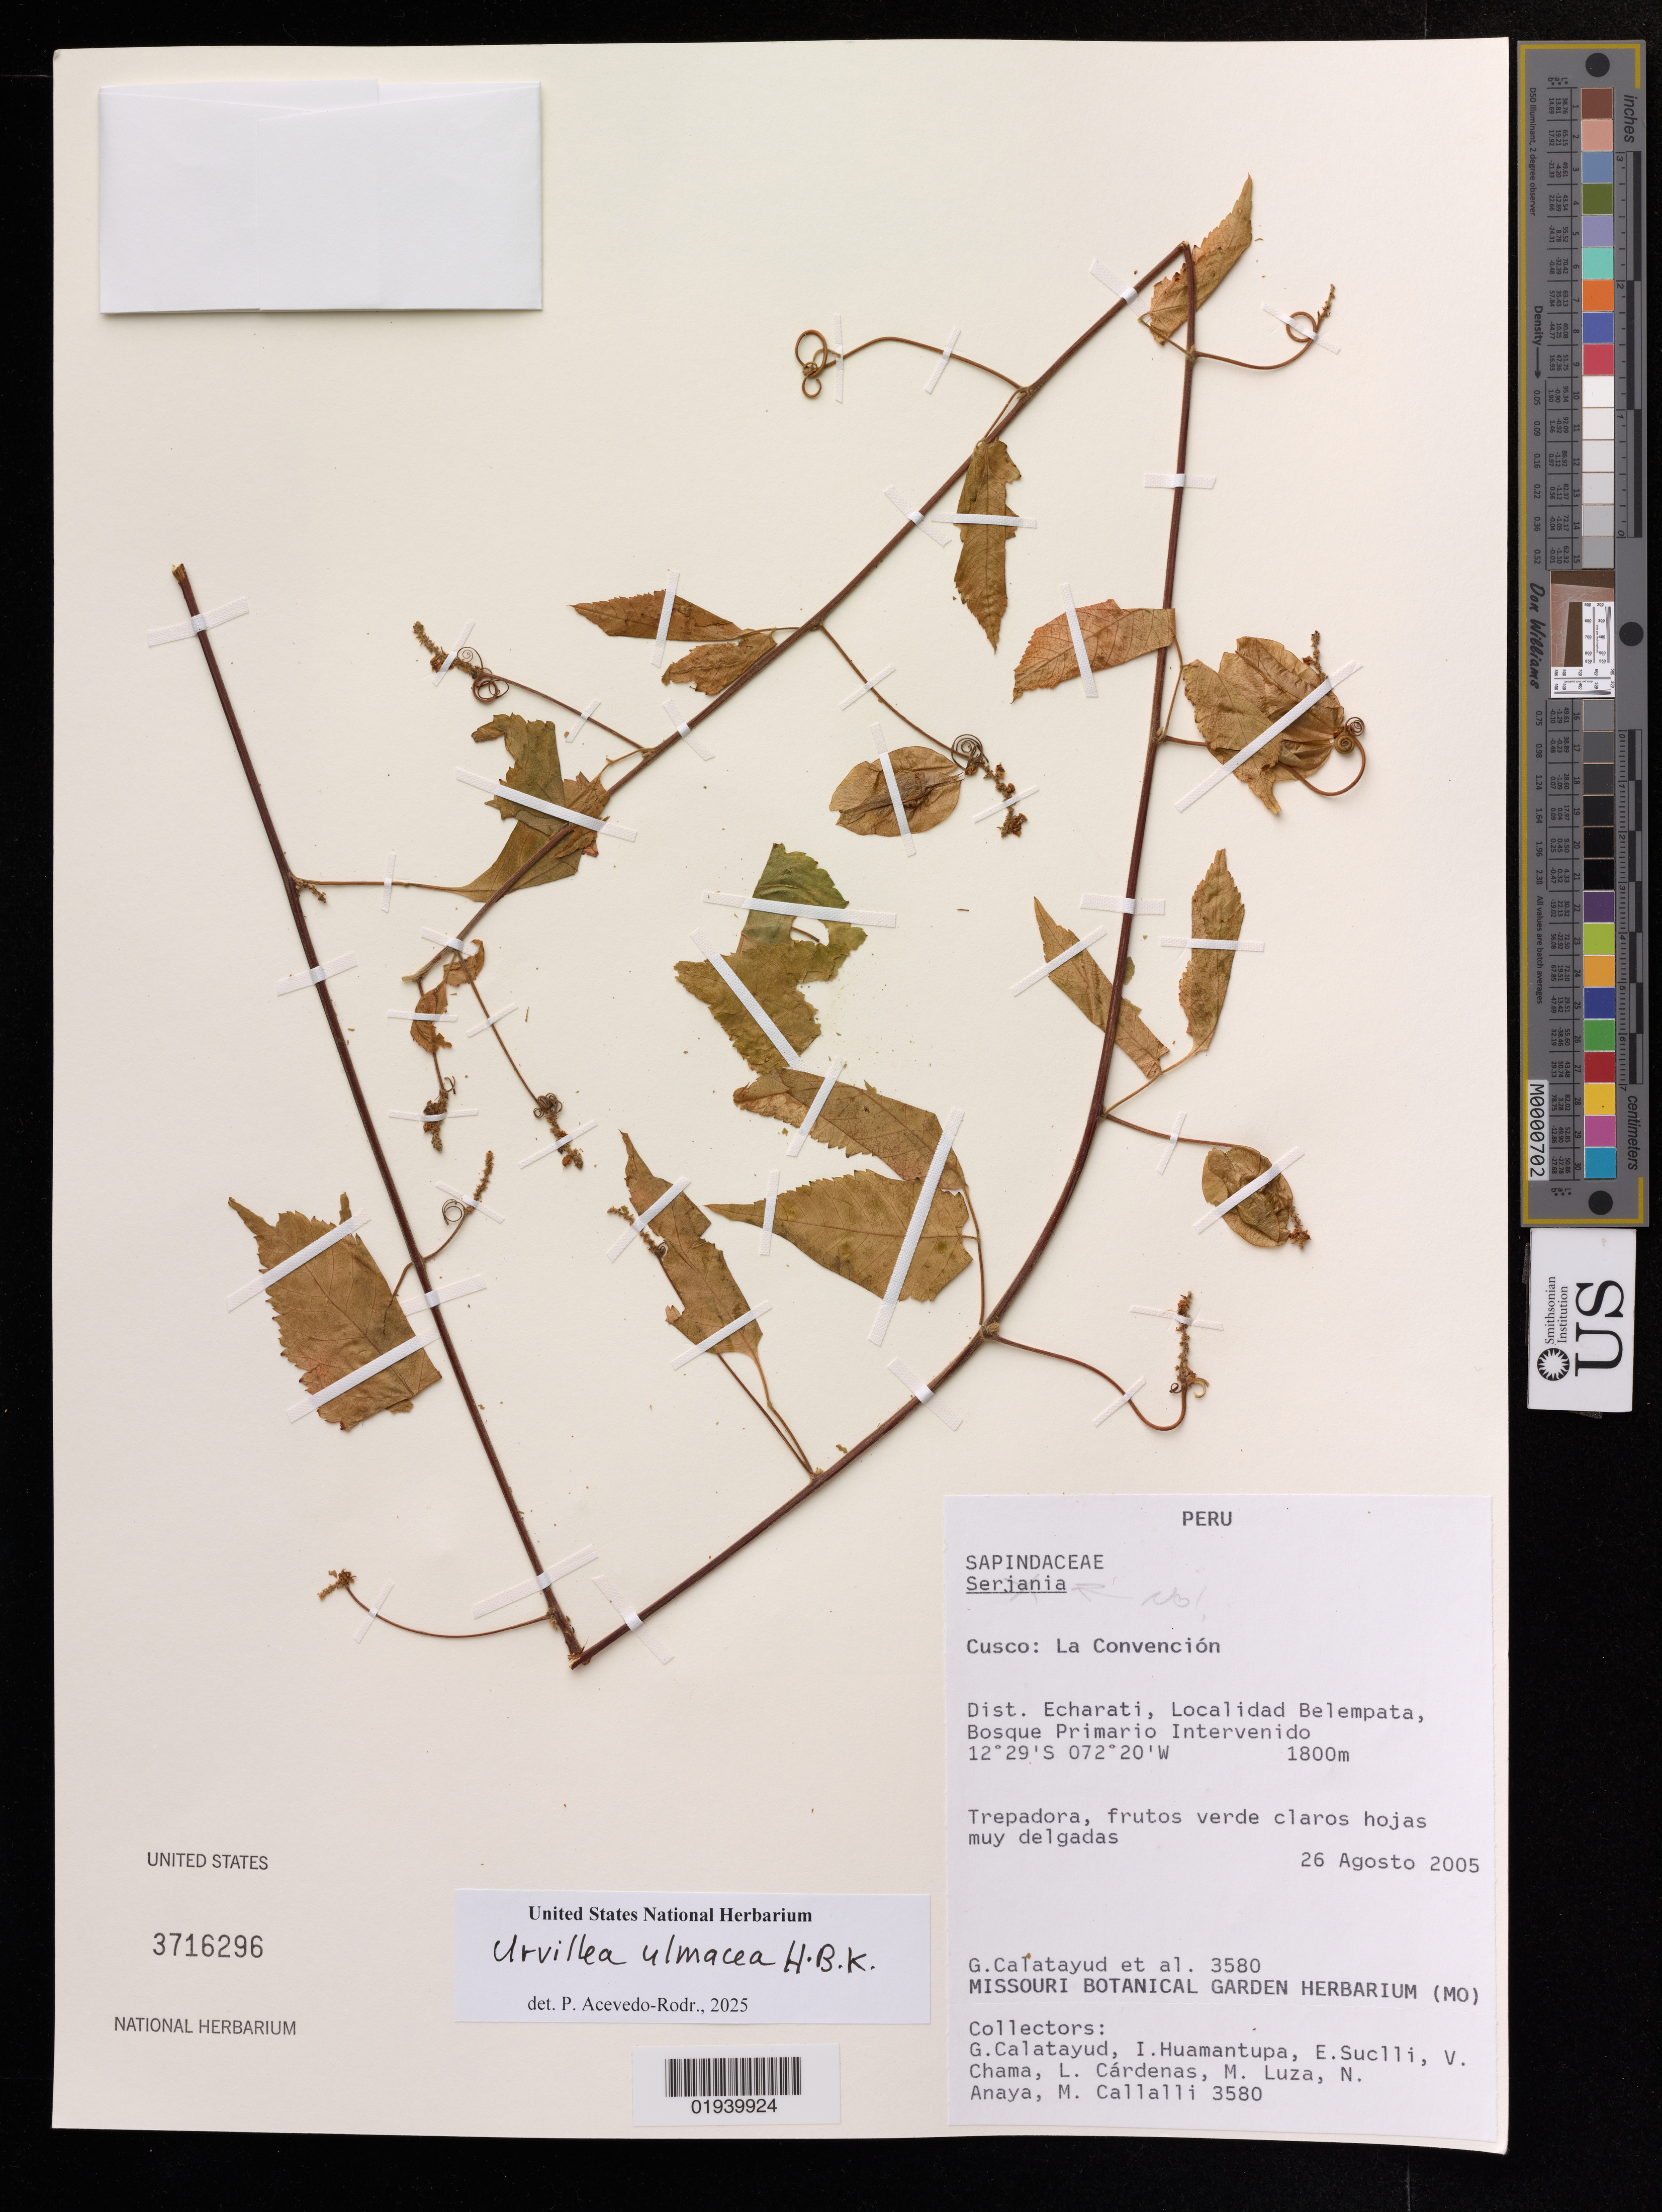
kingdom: Plantae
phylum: Tracheophyta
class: Magnoliopsida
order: Sapindales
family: Sapindaceae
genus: Urvillea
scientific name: Urvillea ulmacea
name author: Kunth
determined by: Acevedo-Rodriguez, P., (US), Smithsonian Institution - National Museum of Natural History (UNITED STATES)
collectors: G. Calatayud, I. Huamantupa, E. Suclli, V. Chama, L. Cárdenas, M. Luza, N. Anaya & M. Callalli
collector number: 3580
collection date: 2005-08-26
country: Peru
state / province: Cusco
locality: La Convención, Dist. Echarati, localidad Belempata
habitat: Bosque primario intervenido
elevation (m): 1800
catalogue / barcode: US 3716296